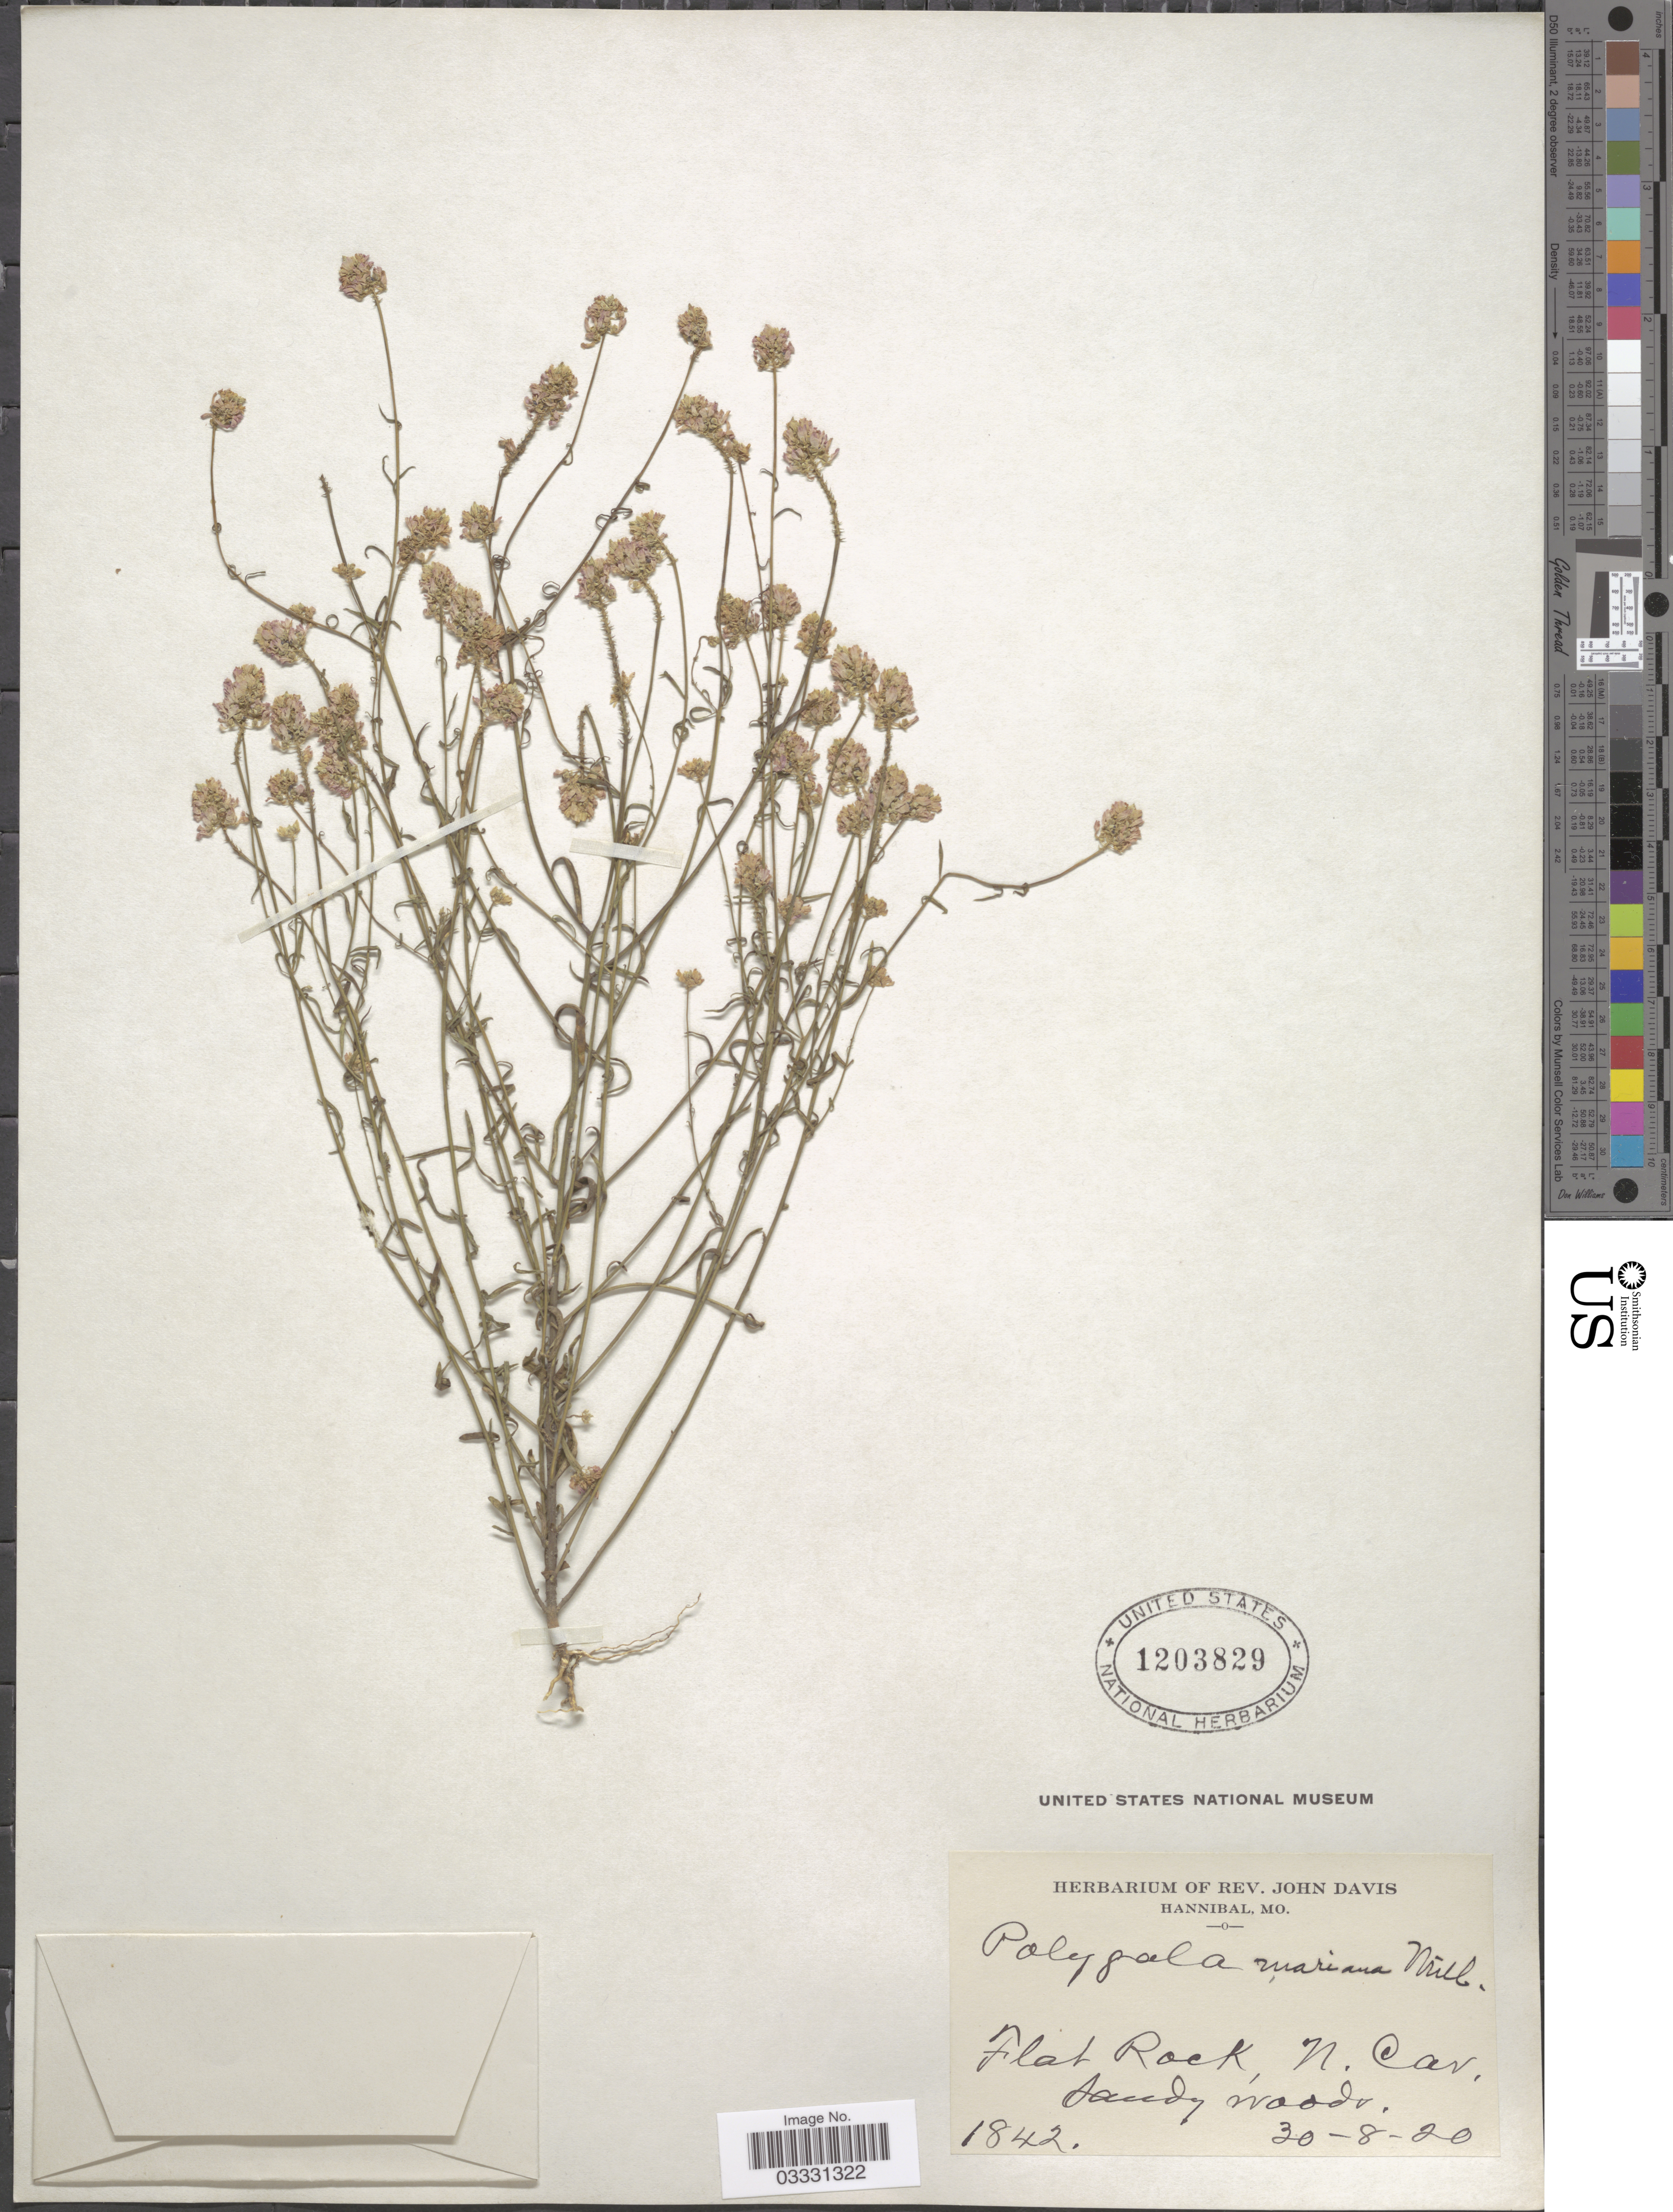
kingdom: Plantae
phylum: Tracheophyta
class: Magnoliopsida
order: Fabales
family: Polygalaceae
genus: Polygala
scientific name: Polygala mariana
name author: Mill.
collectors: ex herb. Rev. John Davis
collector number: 1842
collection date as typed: Transcribed d/m/y: 30/8/20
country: United States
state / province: North Carolina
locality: Flat Rock, Sandy woods.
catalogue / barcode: US 1203829